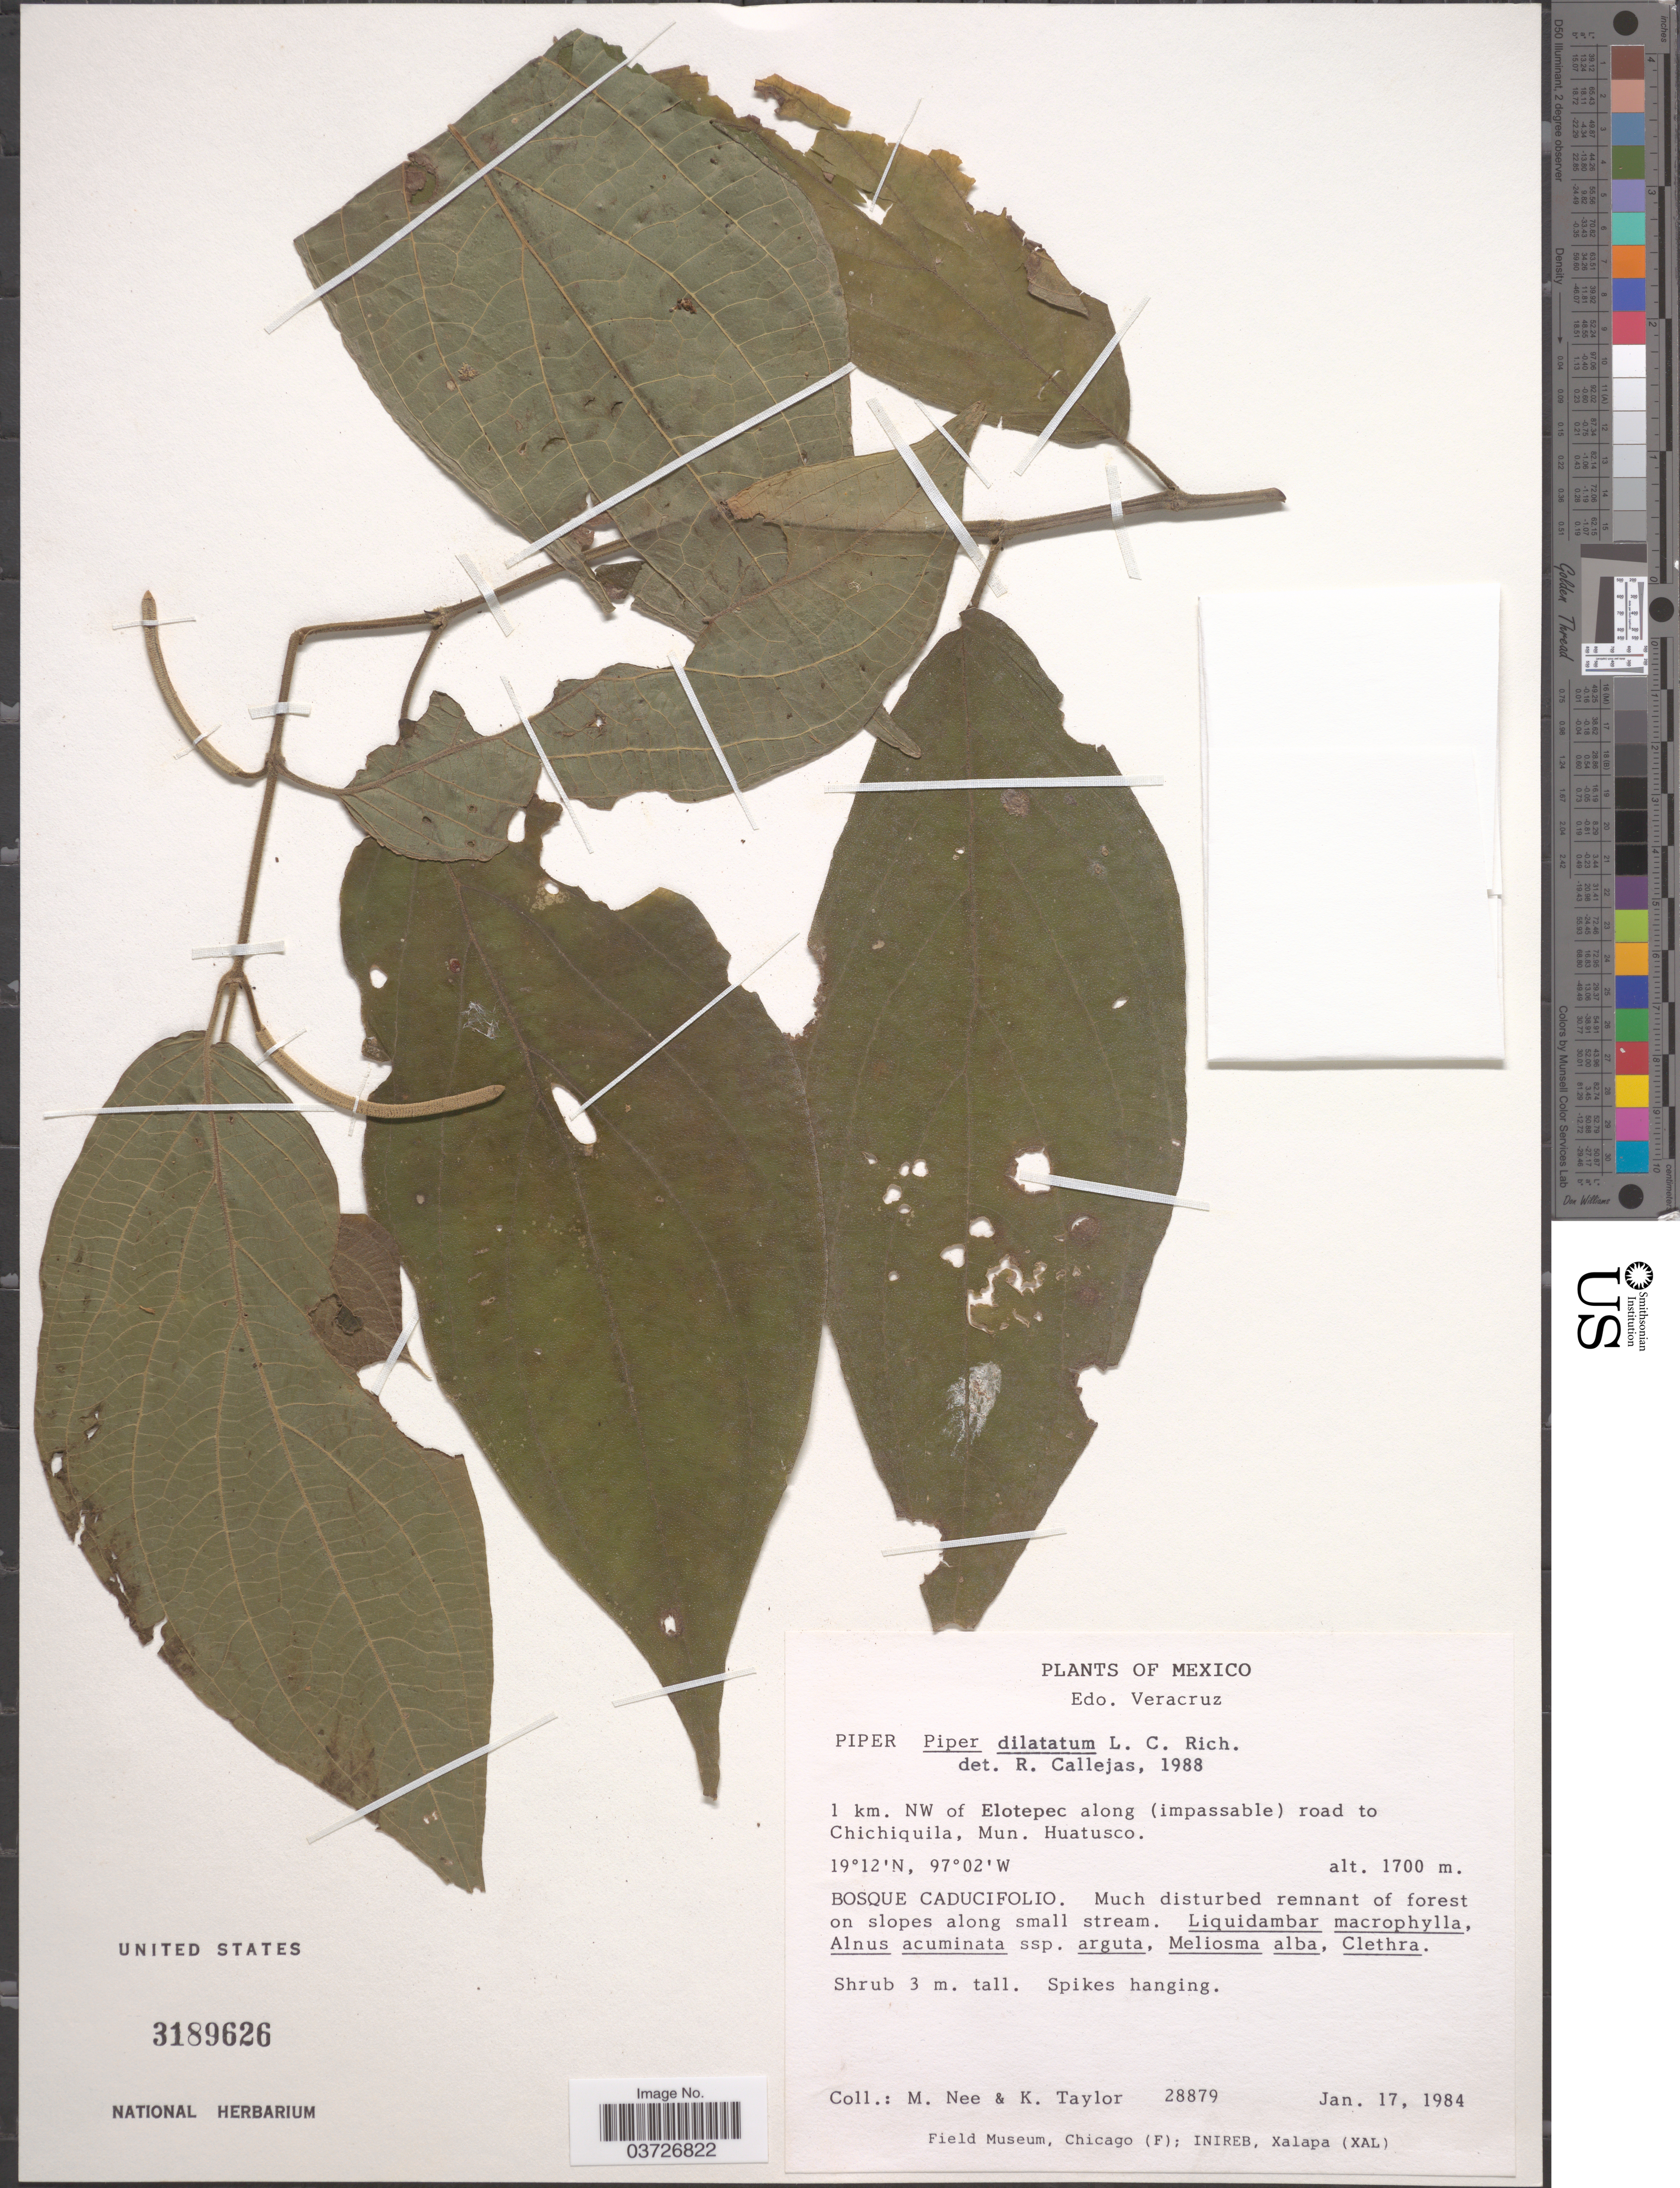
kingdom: Plantae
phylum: Tracheophyta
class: Magnoliopsida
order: Piperales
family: Piperaceae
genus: Piper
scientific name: Piper dilatatum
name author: Rich.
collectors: M. Nee & K. Taylor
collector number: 28879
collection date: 1984-01-17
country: Mexico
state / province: Veracruz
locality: Edo. Veracruz. 1 km. NW of Elotepec along (impassable) road to Chichiquila, Mun. Huatusco.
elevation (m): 1700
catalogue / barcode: US 3189626